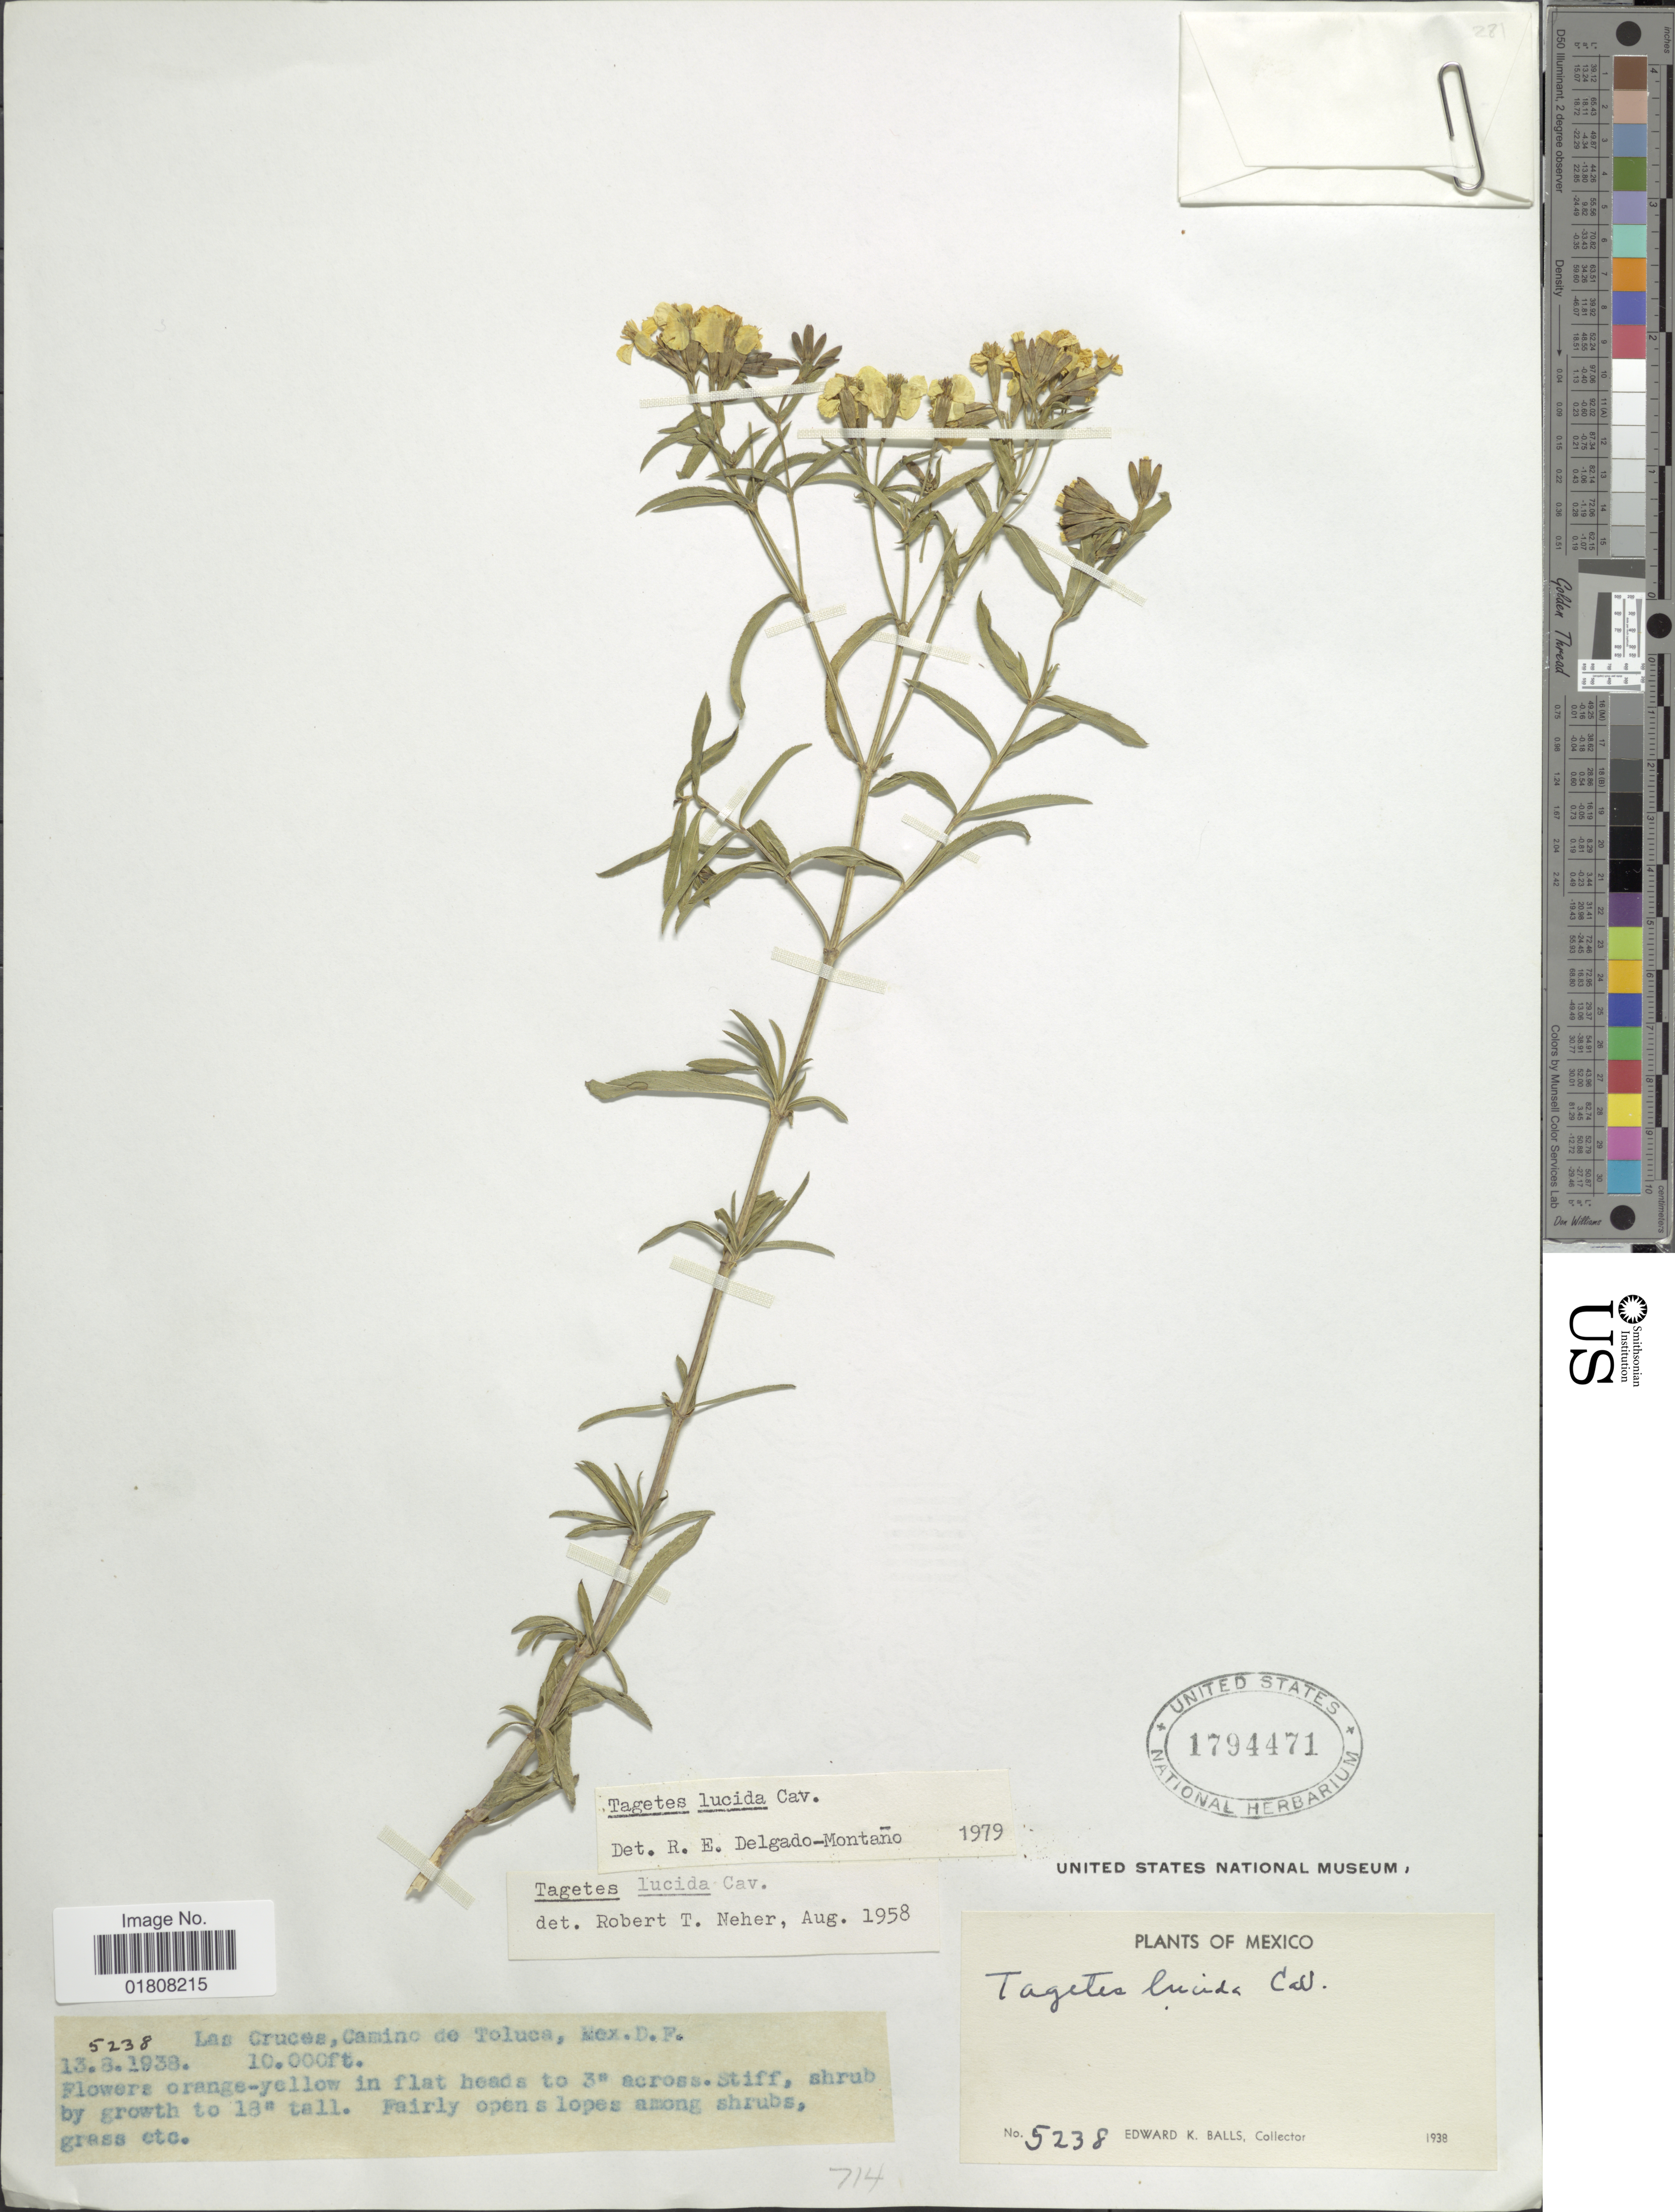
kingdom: Plantae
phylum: Tracheophyta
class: Magnoliopsida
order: Asterales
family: Asteraceae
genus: Tagetes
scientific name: Tagetes lucida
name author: Cav.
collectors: E. K. Balls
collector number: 5238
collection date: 1938-08-13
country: Mexico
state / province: Distrito Federal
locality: Las Cruces, Camino de Toluca, D. F.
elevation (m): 3048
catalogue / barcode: US 1794471